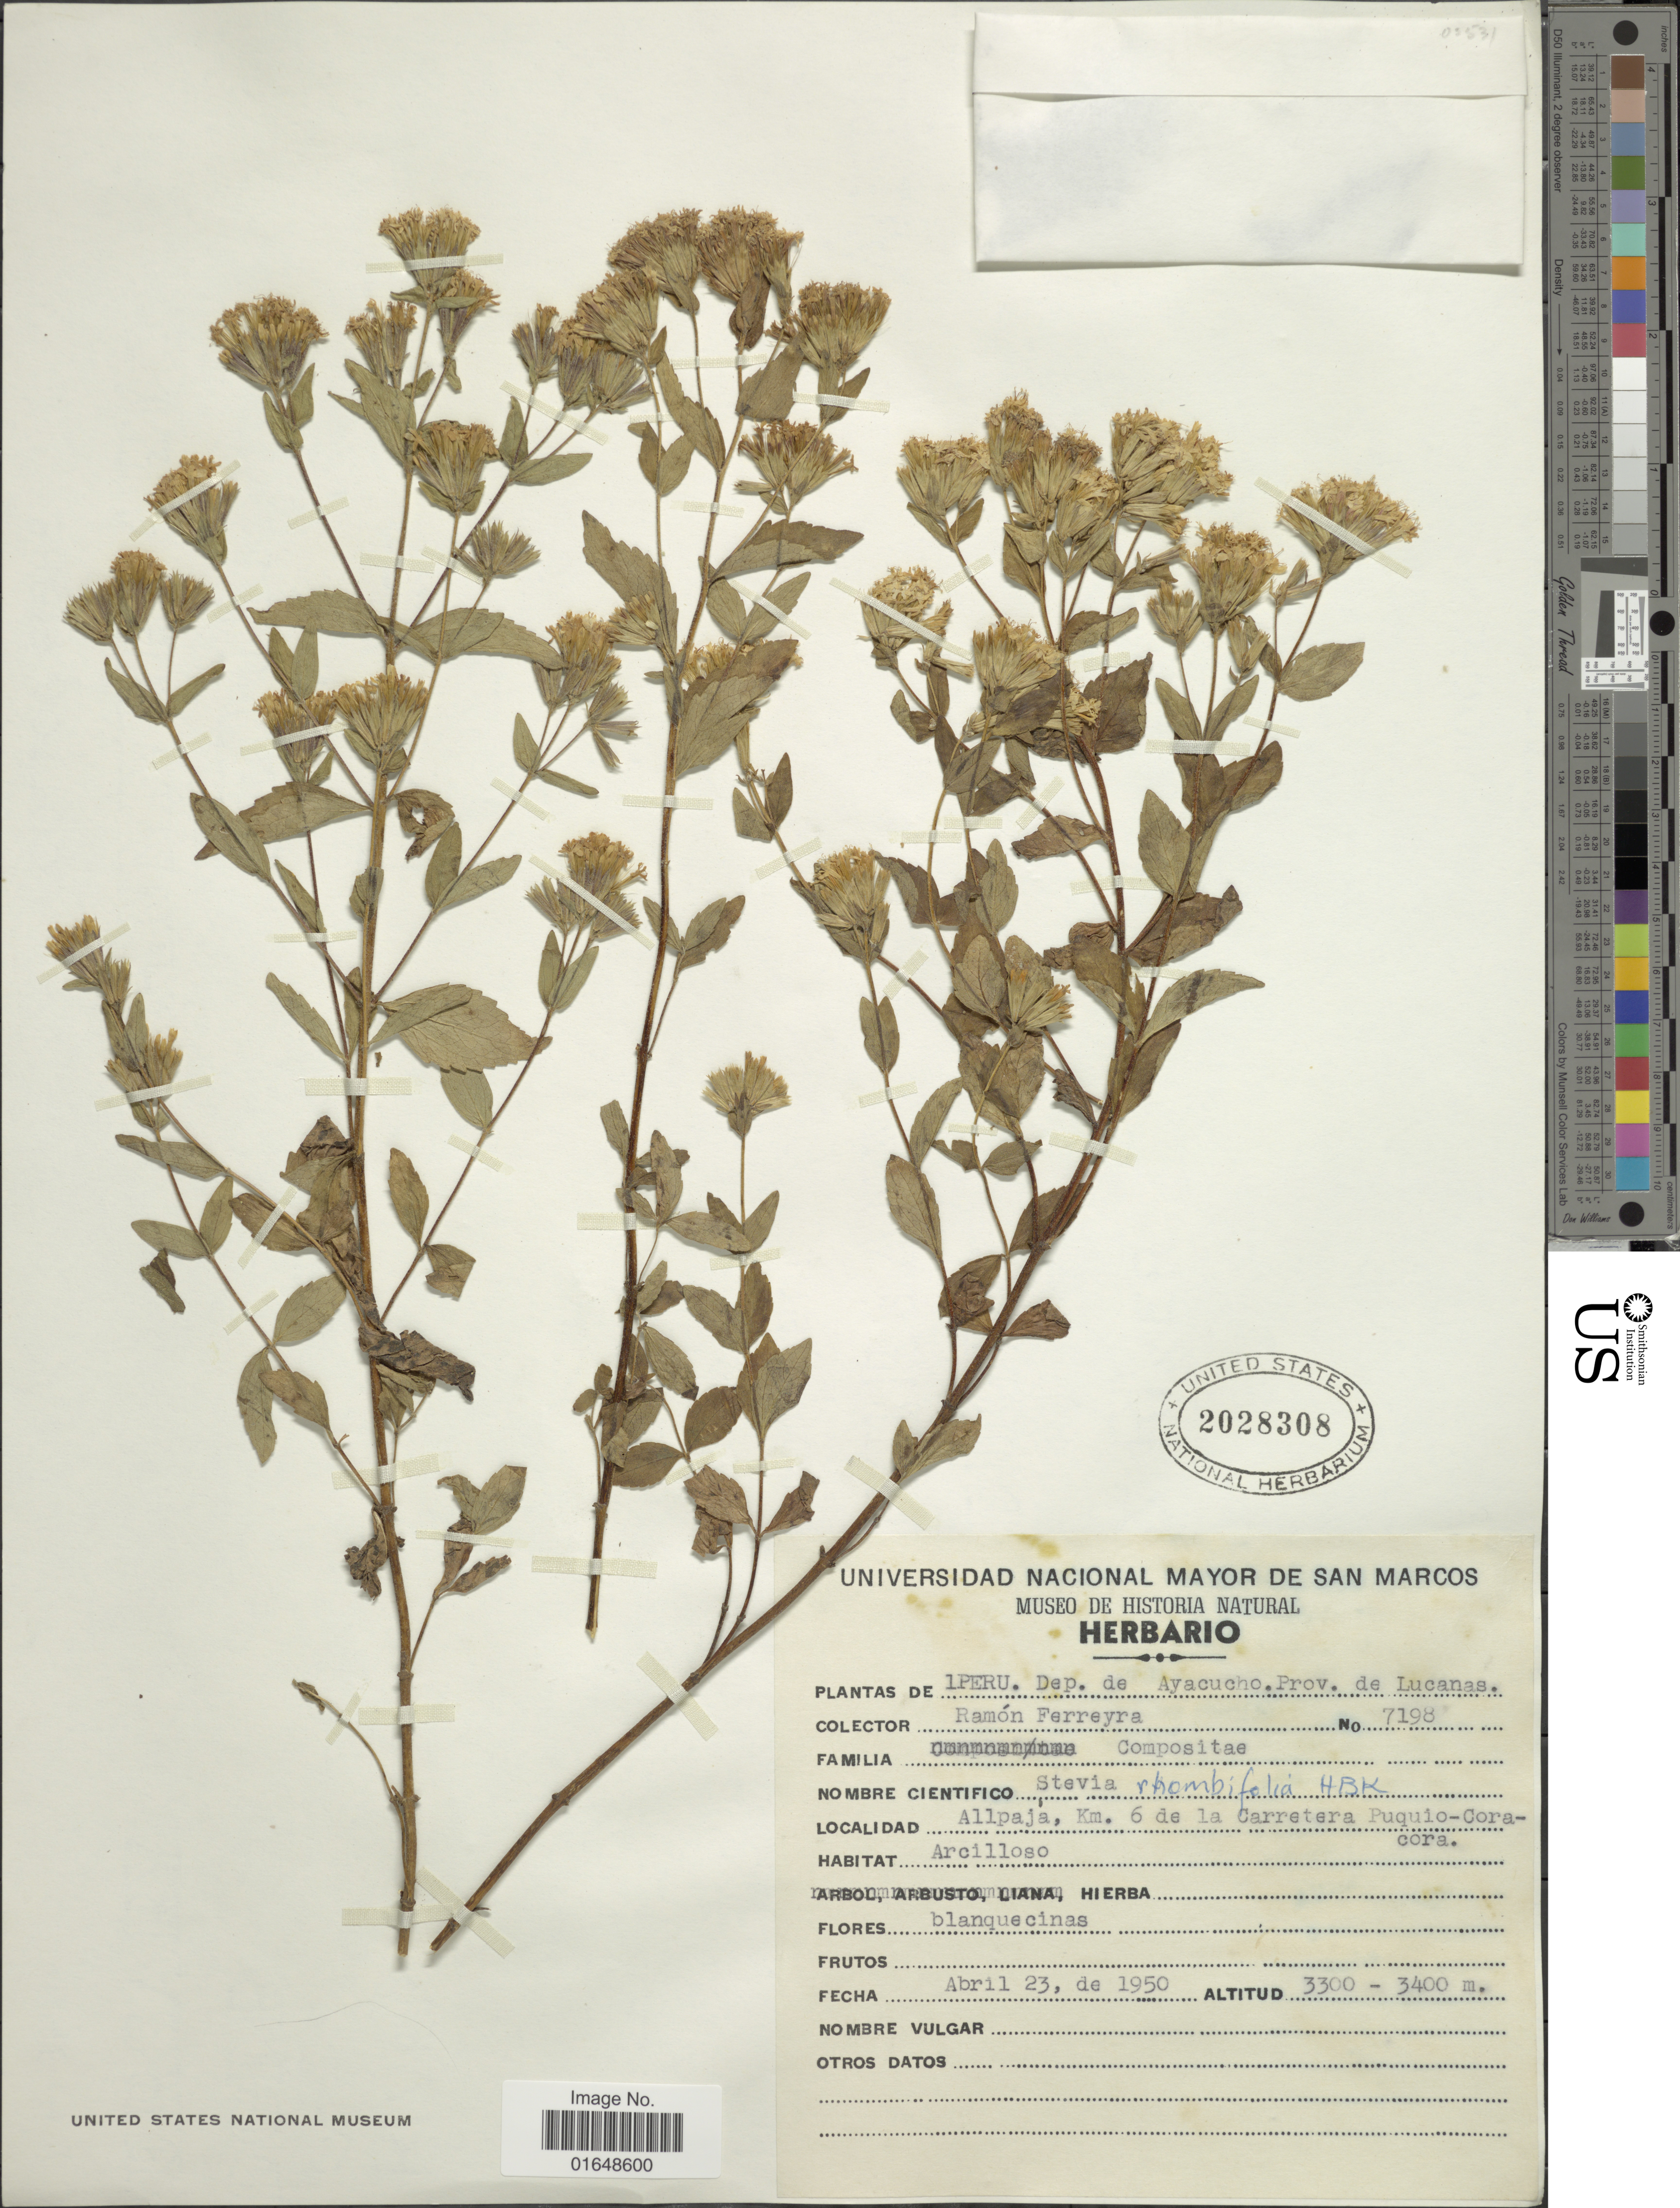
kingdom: Plantae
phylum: Tracheophyta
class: Magnoliopsida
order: Asterales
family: Asteraceae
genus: Stevia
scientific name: Stevia ovata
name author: Willd.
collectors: R. A. Ferreyra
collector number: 7198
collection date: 1950-04-23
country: Peru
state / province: Ayacucho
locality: Dep. de Ayacucho. Prov. de Lucanas. Allpaja, Km. 6 de la Carretera Puquio-Coracora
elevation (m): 3300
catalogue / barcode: US 2028308